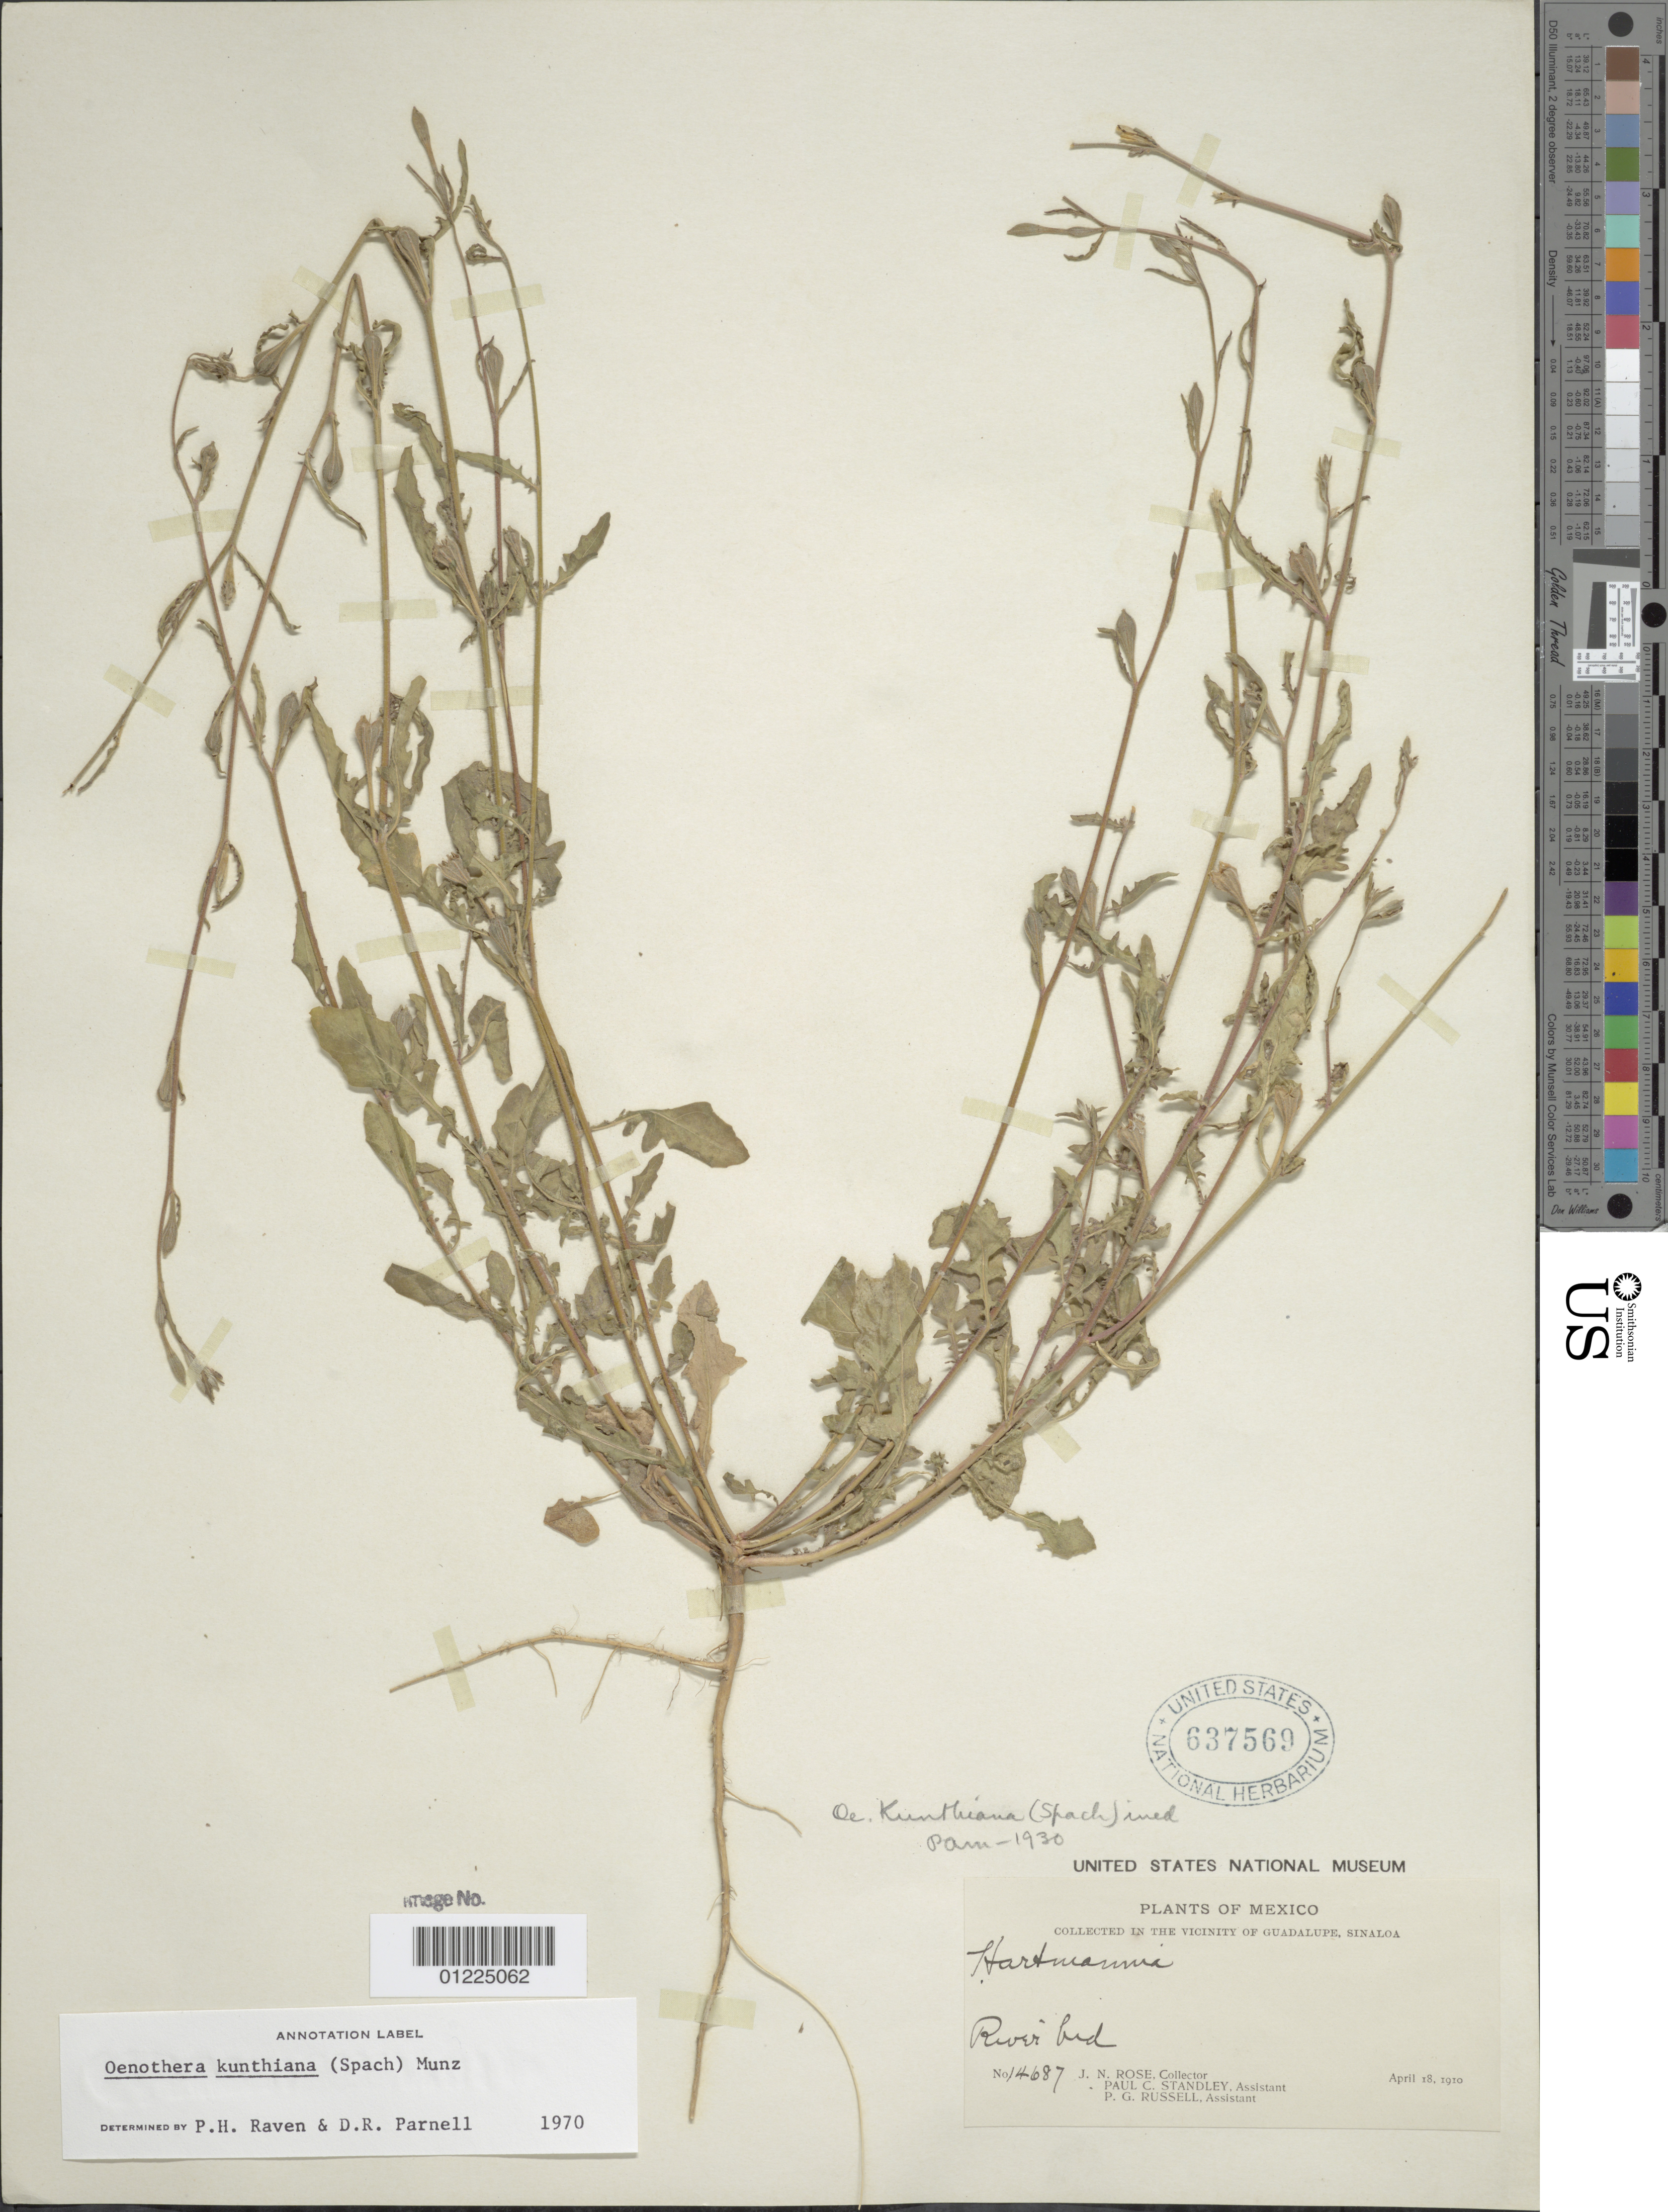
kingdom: Plantae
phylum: Tracheophyta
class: Magnoliopsida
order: Myrtales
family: Onagraceae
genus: Oenothera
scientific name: Oenothera kunthiana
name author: (Spach) Munz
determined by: Raven, P. H.; Parnell, D. R.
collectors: J. N. Rose, P. C. Standley & P. G. Russell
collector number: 14687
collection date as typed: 18 Apr 1910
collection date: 1910-04-18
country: Mexico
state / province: Sinaloa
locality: Vicinity of Guadalupe.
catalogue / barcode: US 637569